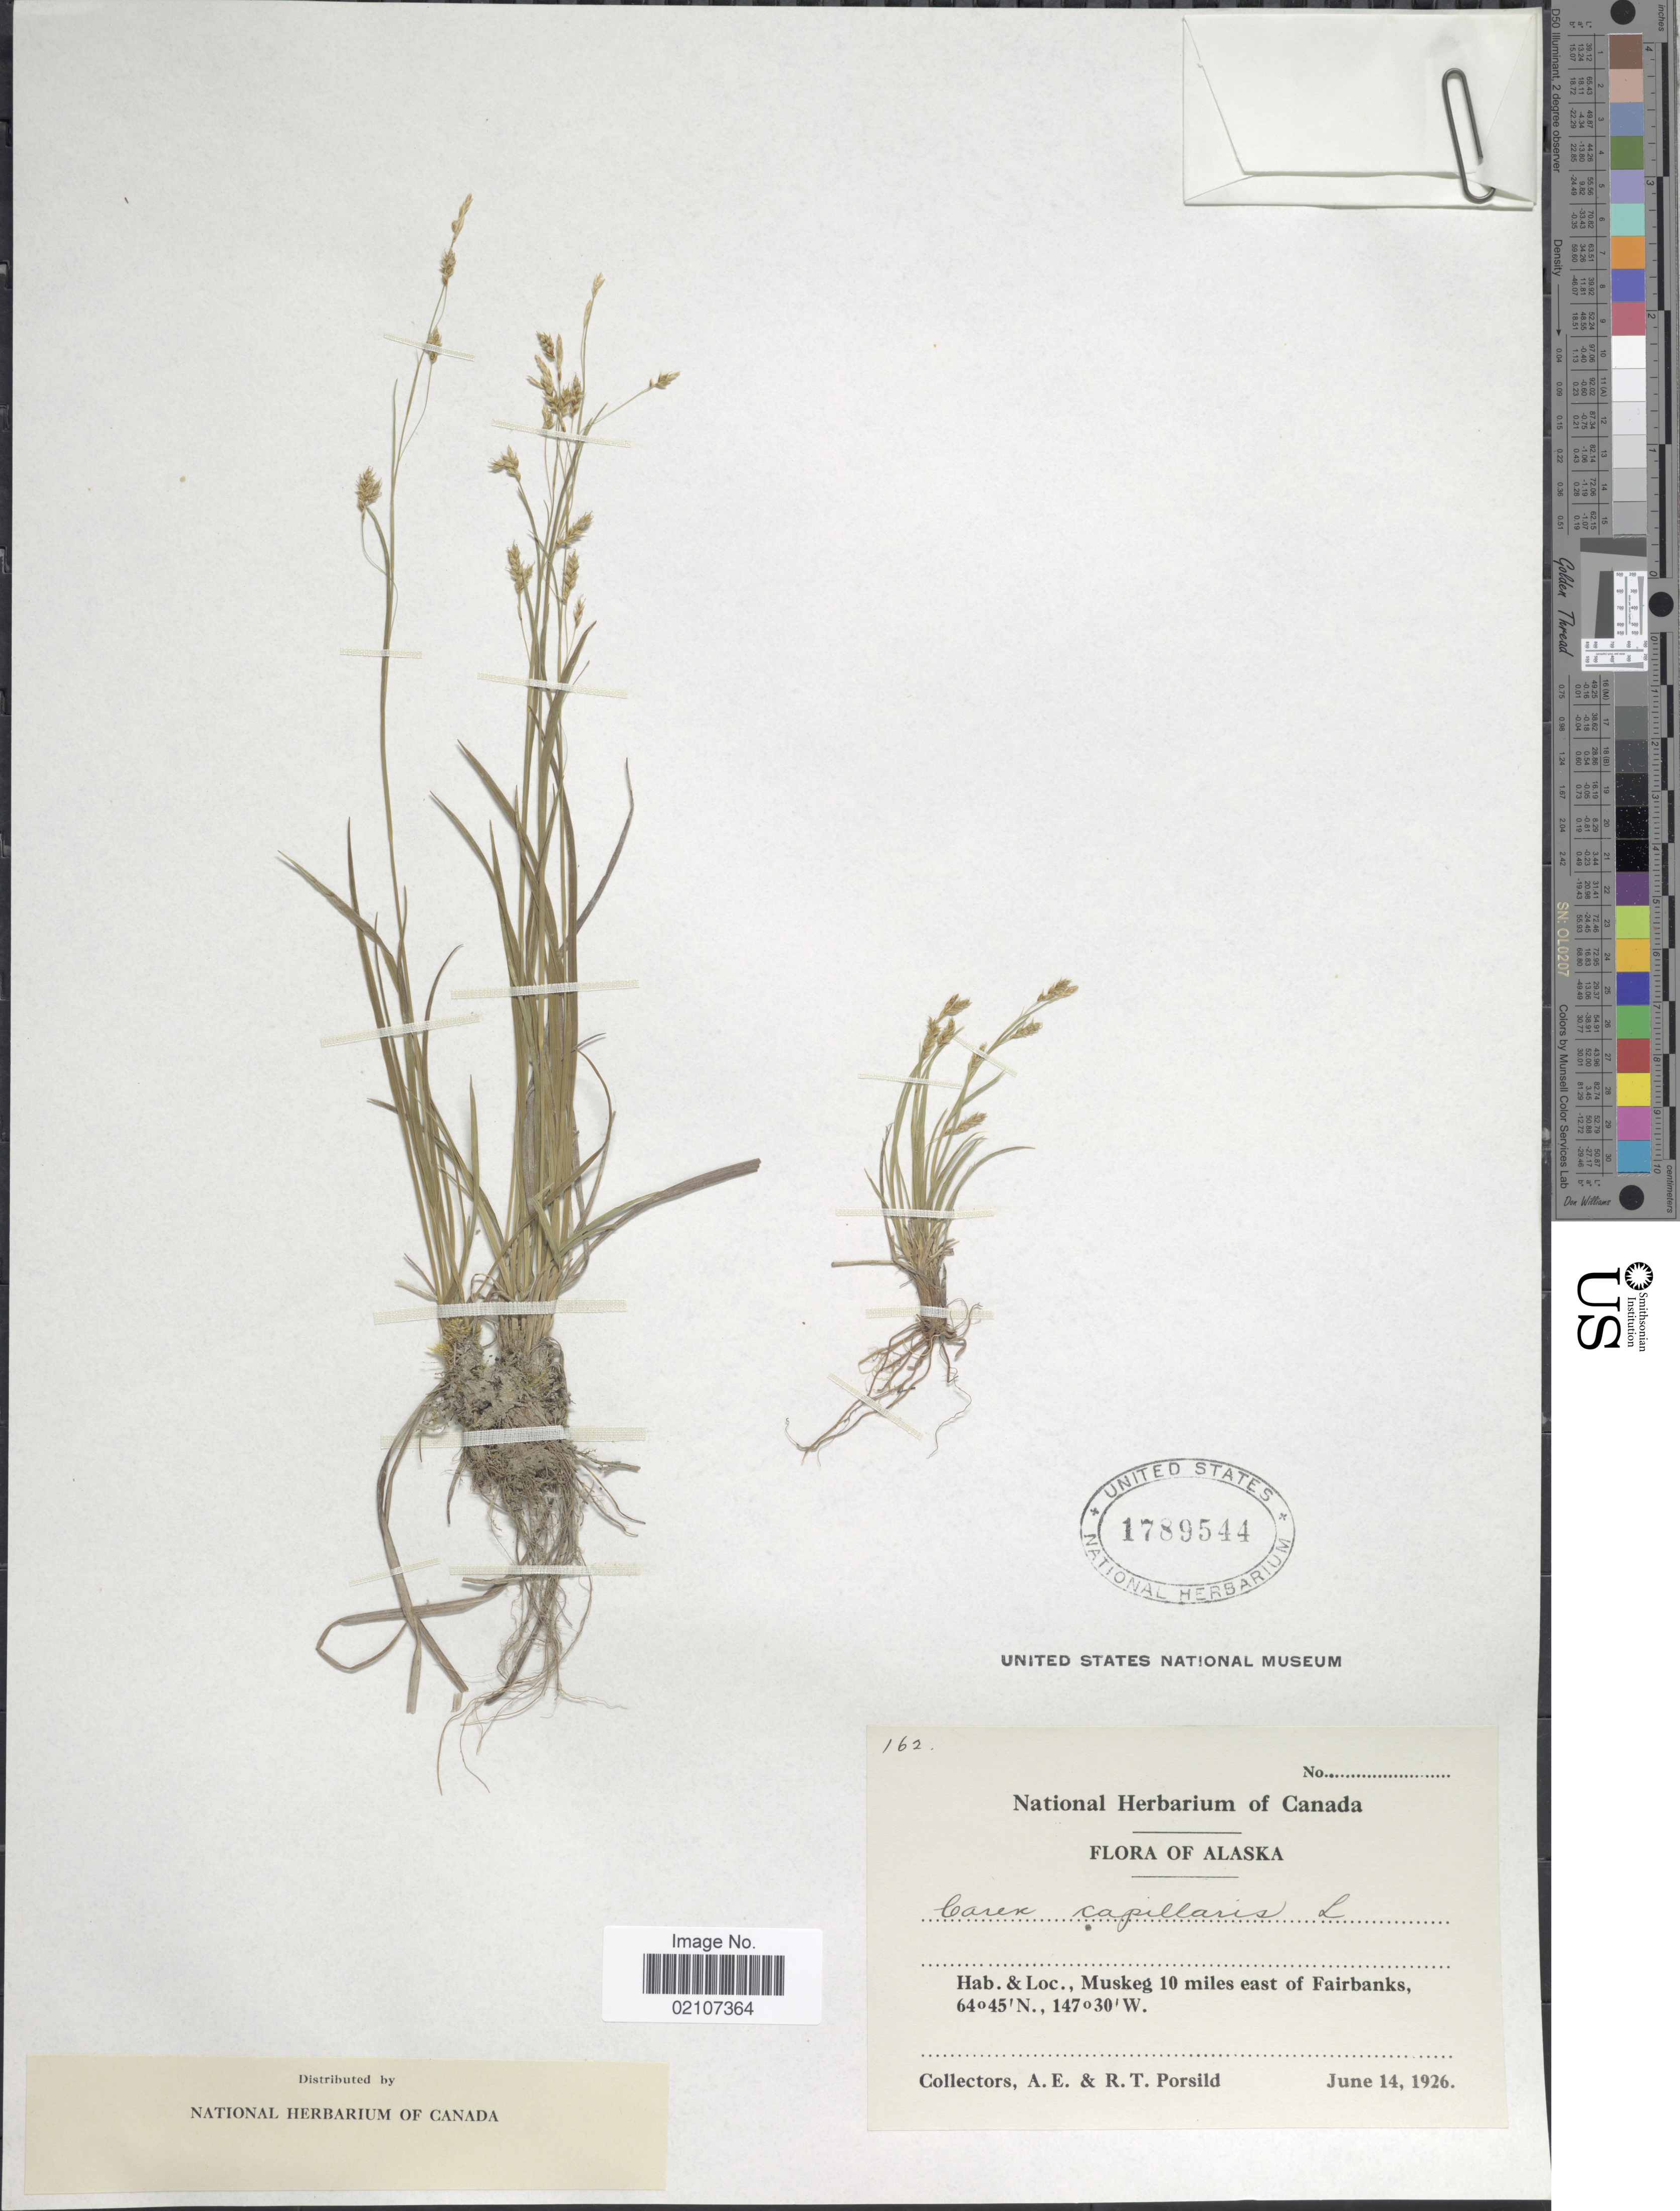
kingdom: Plantae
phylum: Tracheophyta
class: Liliopsida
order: Poales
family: Cyperaceae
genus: Carex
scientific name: Carex capillaris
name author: L.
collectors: A. E. Porsild & R. T. Porsild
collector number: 162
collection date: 1926-06-14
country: United States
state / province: Alaska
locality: Muskeg 10 miles east of Fairbanks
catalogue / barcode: US 1789544